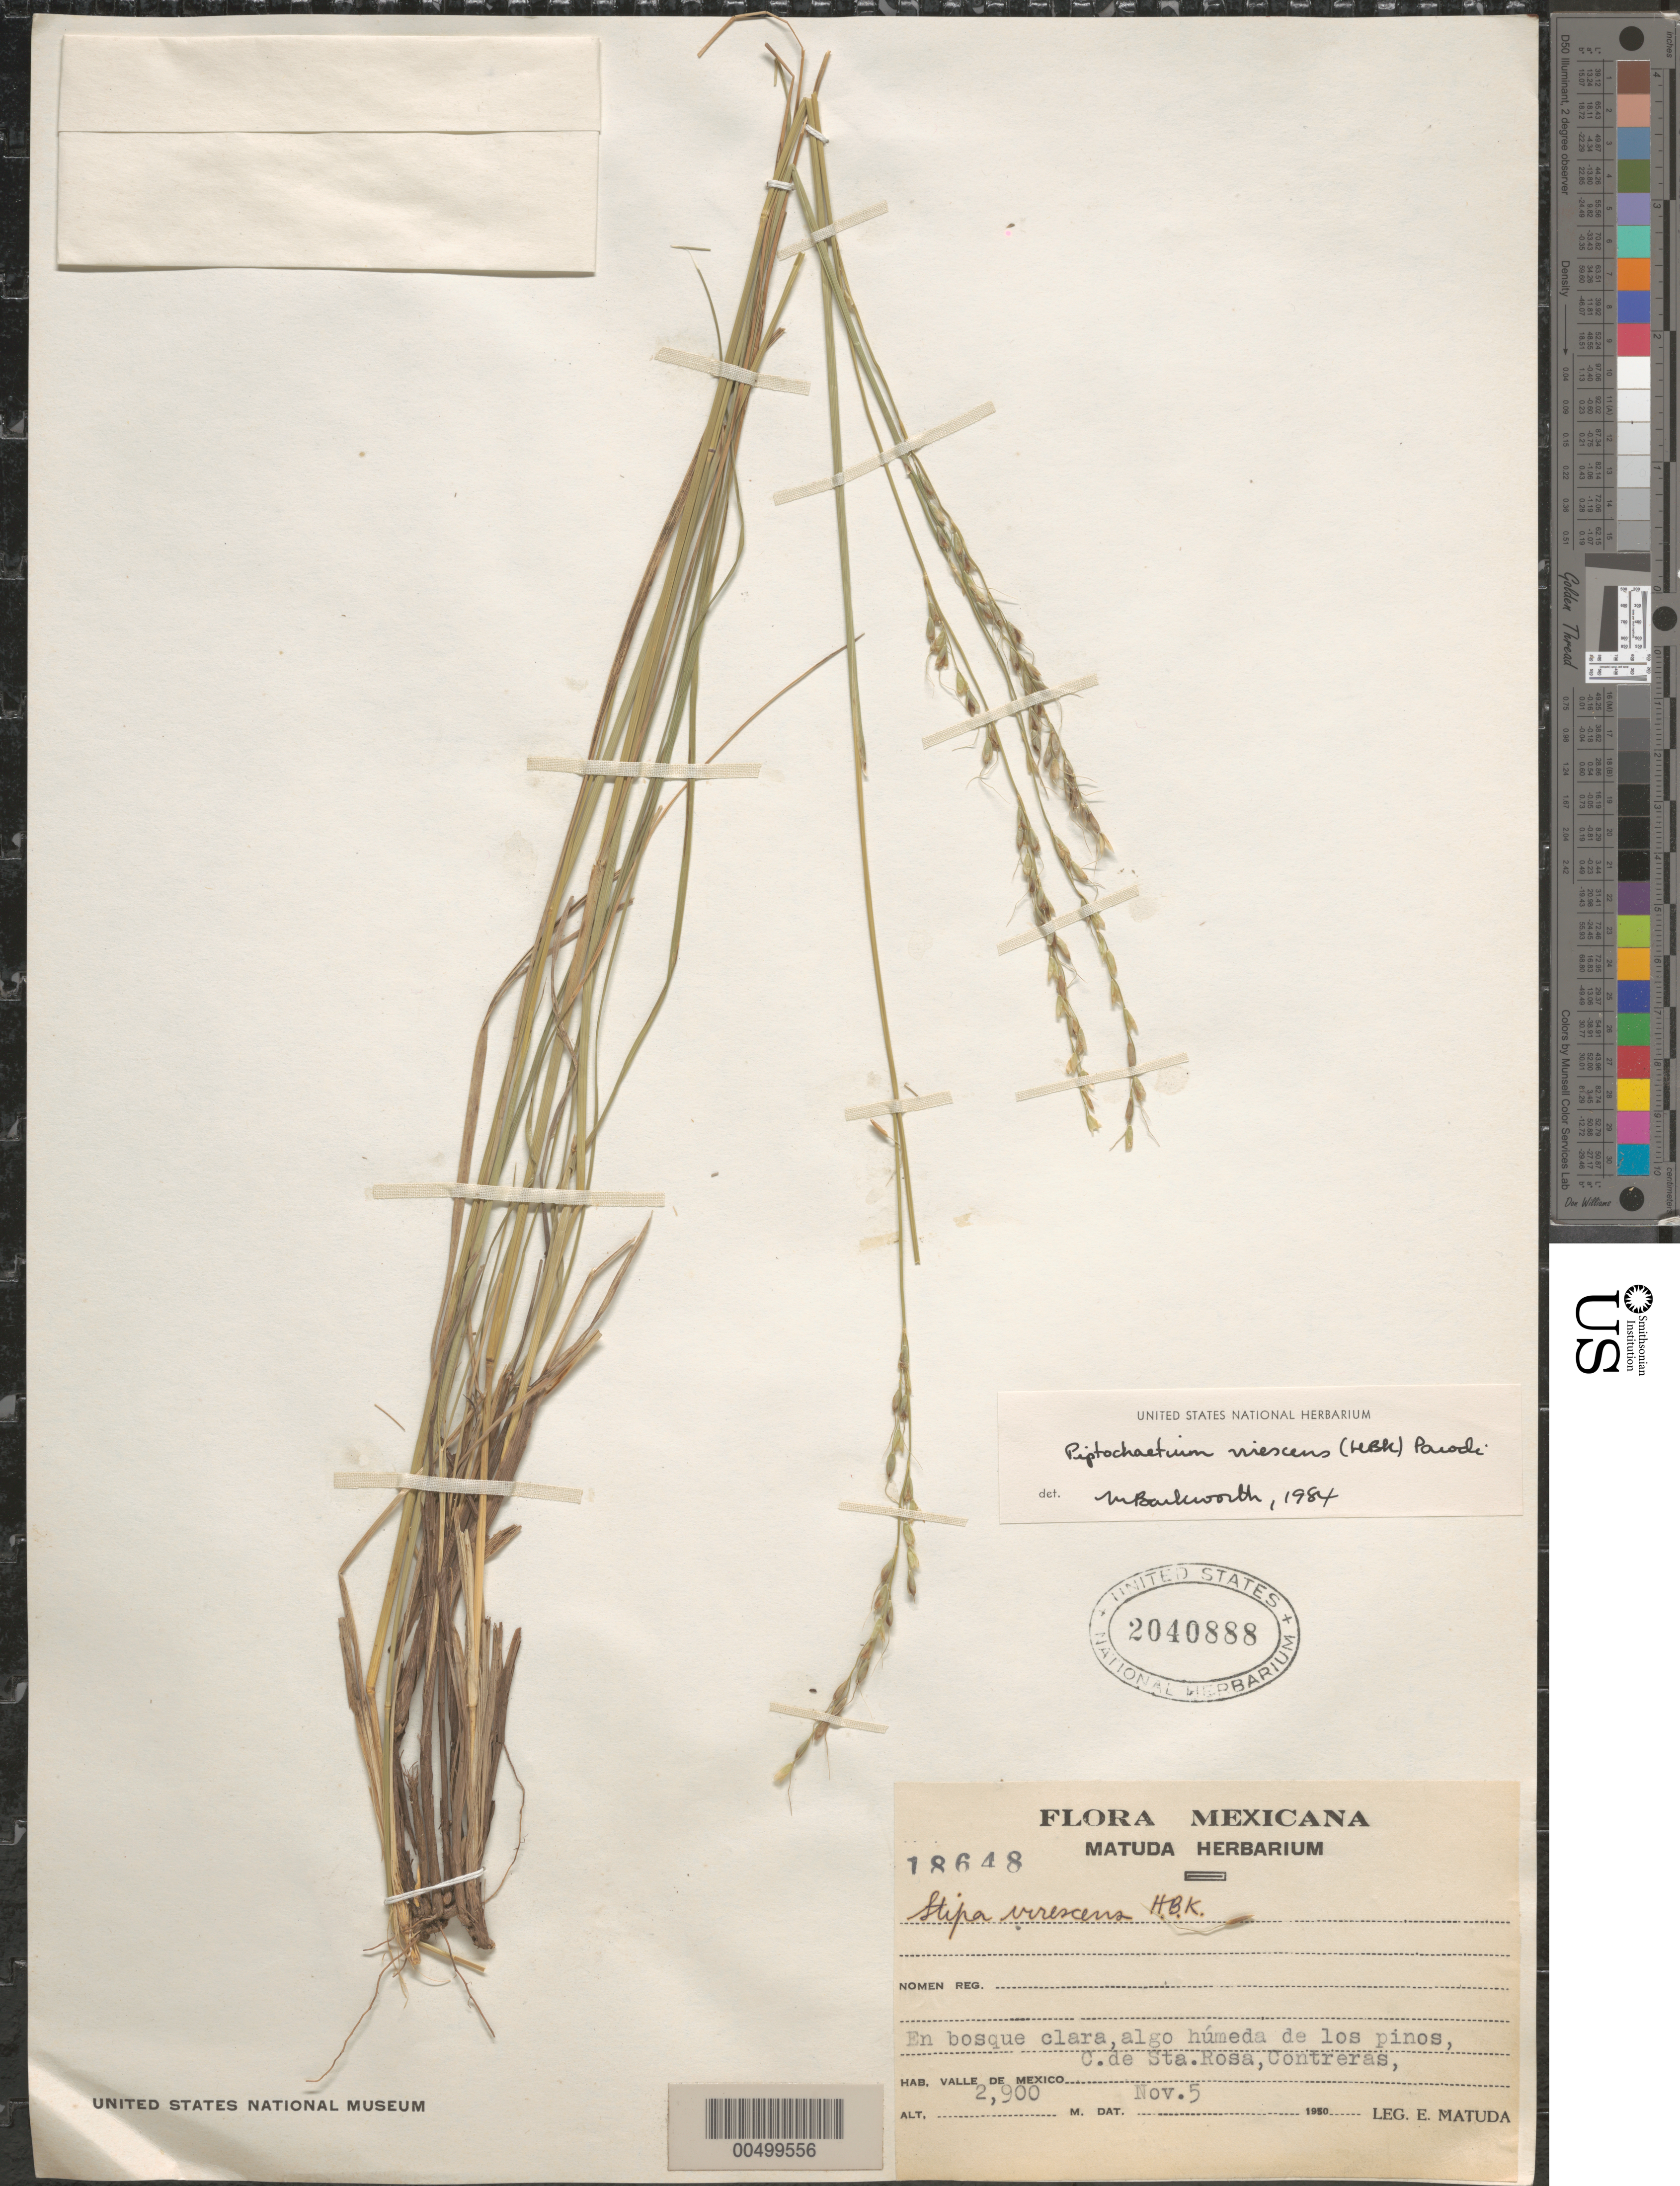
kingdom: Plantae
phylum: Tracheophyta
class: Liliopsida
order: Poales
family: Poaceae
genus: Piptochaetium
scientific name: Piptochaetium virescens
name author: (Kunth) Parodi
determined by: Barkworth, M. E.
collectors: E. Matuda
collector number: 18648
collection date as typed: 5 Nov 1950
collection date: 1950-11-05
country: Mexico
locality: Valle de Mexico, C. de Sta. Rosa, Contreras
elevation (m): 2900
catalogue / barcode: US 2040888